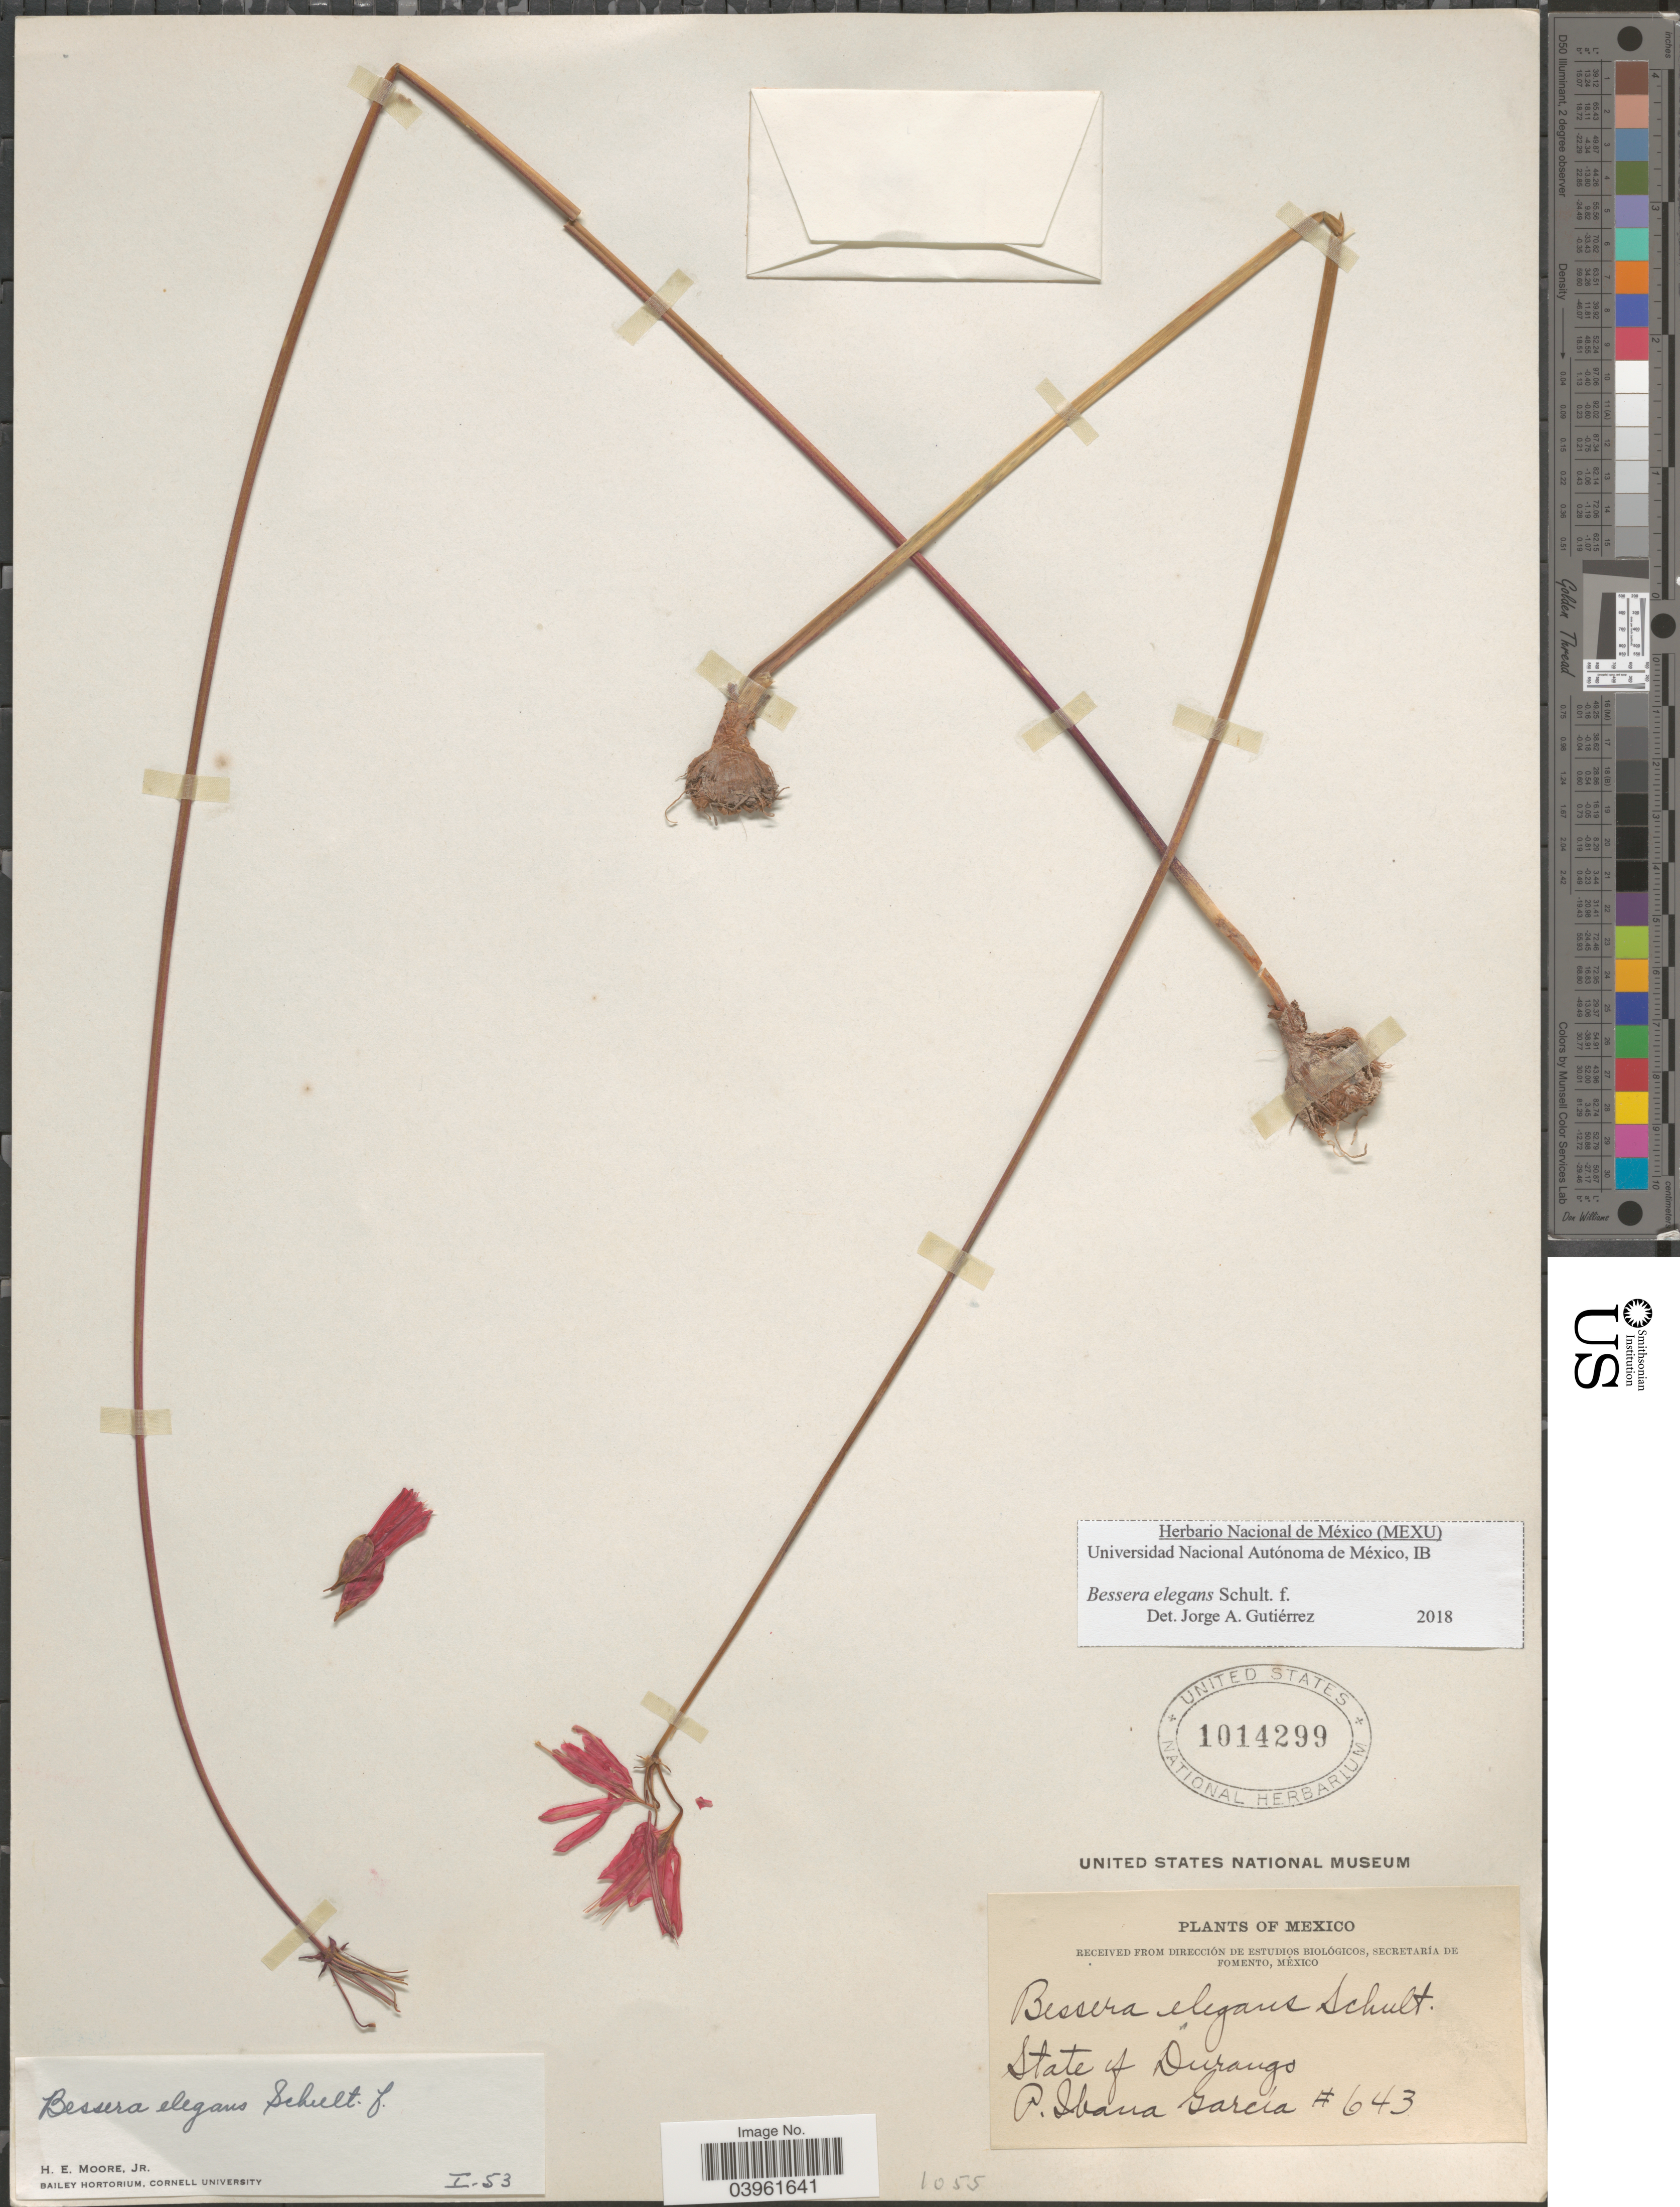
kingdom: Plantae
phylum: Tracheophyta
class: Liliopsida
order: Asparagales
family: Asparagaceae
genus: Bessera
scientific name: Bessera elegans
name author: Schult. f.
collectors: Ibarra García, P.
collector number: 643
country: Mexico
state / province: Durango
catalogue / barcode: US 1014299